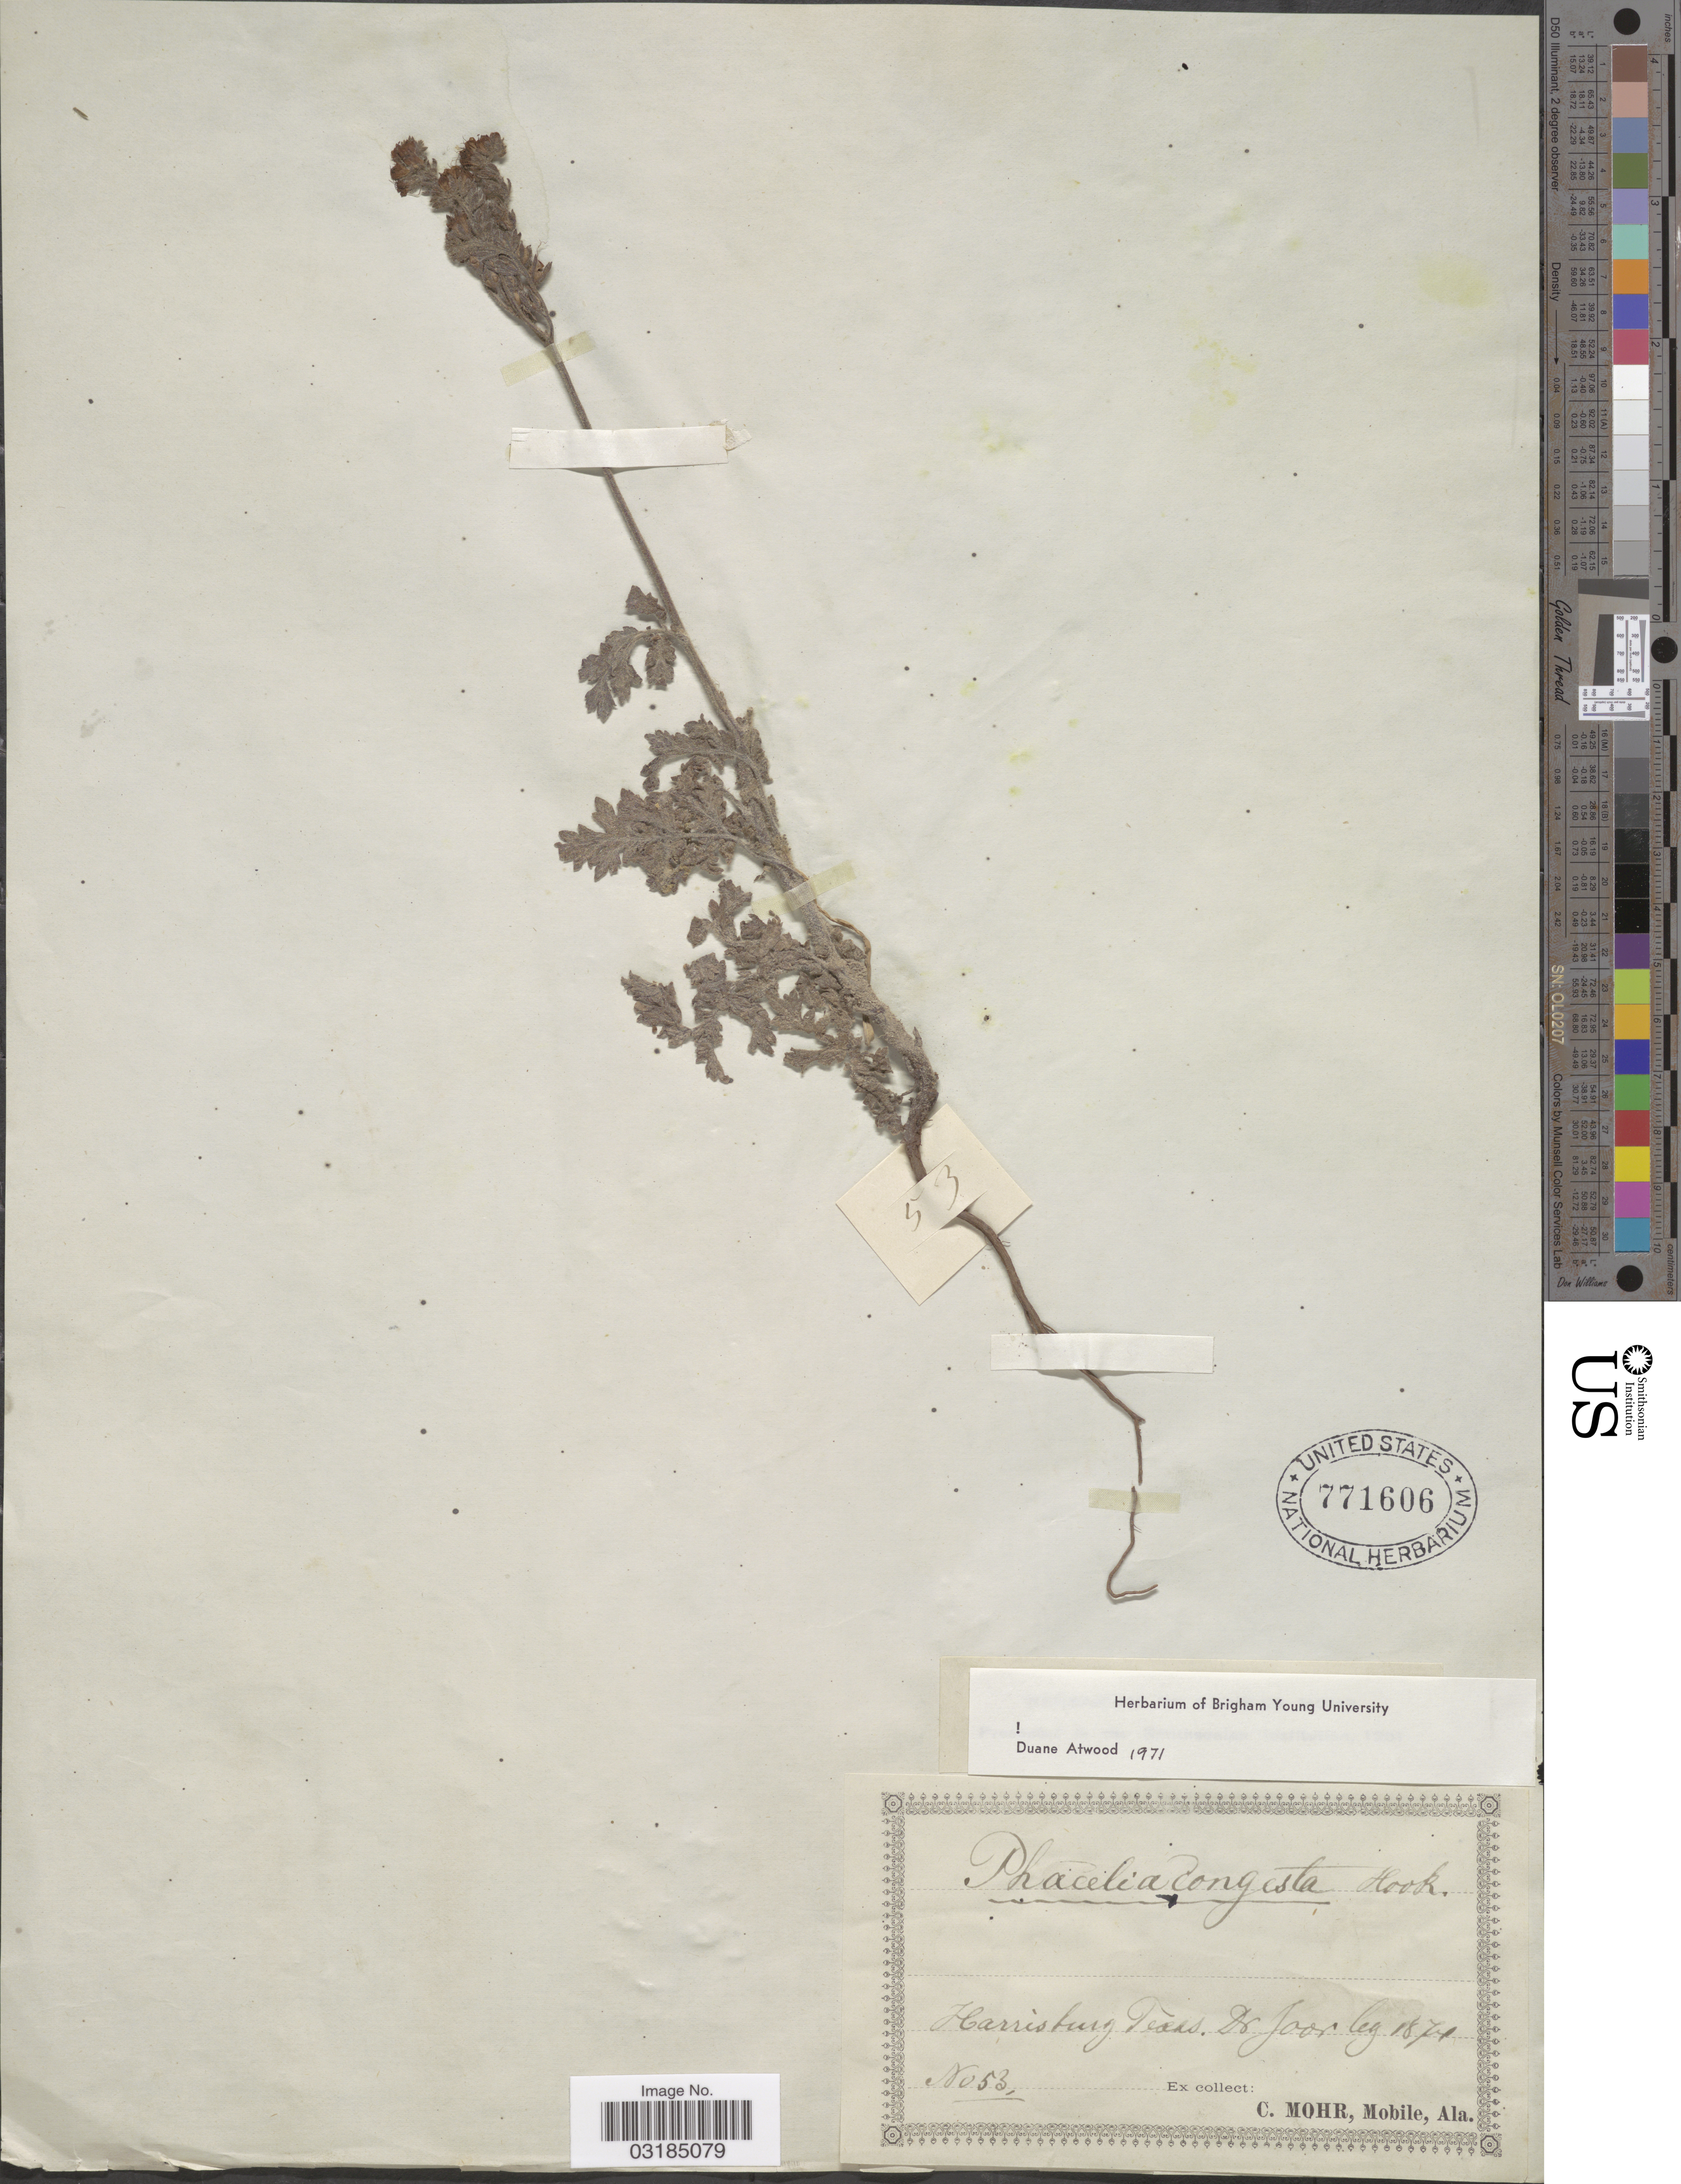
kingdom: Plantae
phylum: Tracheophyta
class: Magnoliopsida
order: Boraginales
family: Hydrophyllaceae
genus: Phacelia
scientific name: Phacelia congesta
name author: Hook.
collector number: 53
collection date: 1871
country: United States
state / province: Texas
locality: Harrisburg.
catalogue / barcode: US 771606